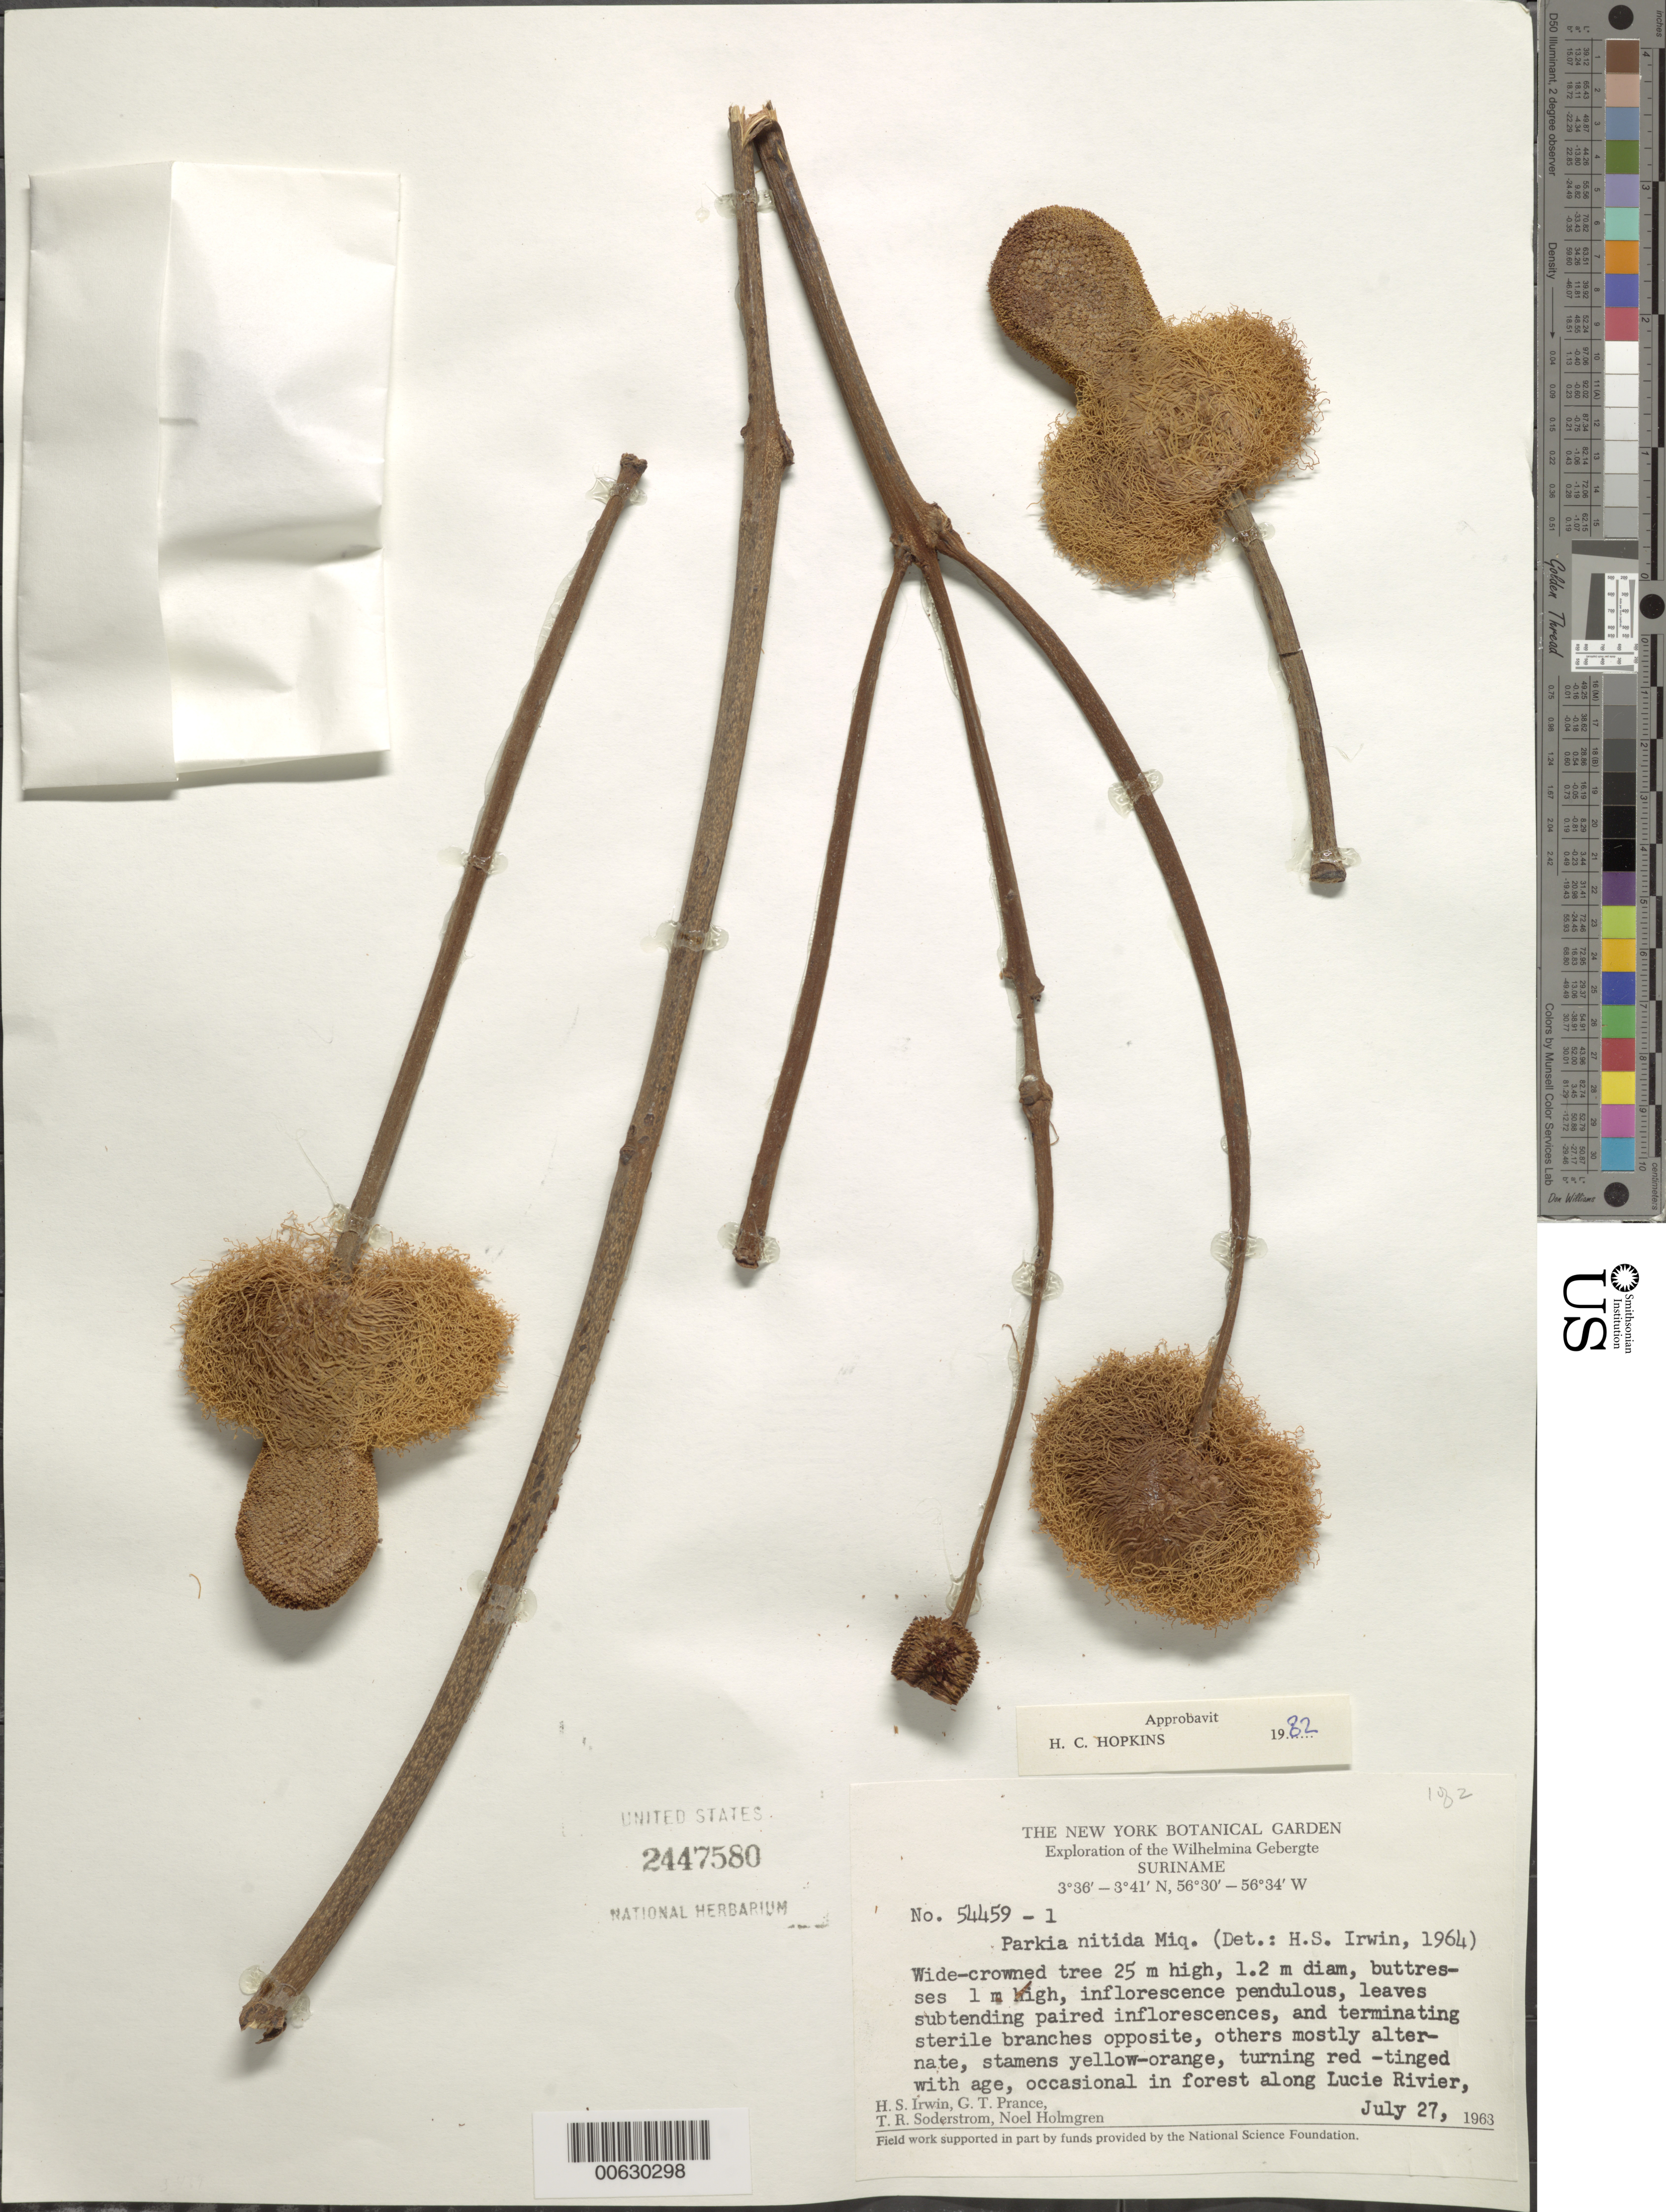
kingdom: Plantae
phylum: Tracheophyta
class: Magnoliopsida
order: Fabales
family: Fabaceae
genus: Parkia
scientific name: Parkia nitida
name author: Miq.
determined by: Hopkins, H. C.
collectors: H. Irwin, G. T. Prance, T. R. Soderstrom & N. H. Holmgren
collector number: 54459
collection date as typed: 27-Jul-63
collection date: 1963-07-27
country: Suriname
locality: Lucie R., 0.5-2.0 km below affl. of Oost R.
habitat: Forest along river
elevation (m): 225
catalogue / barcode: US 2447580